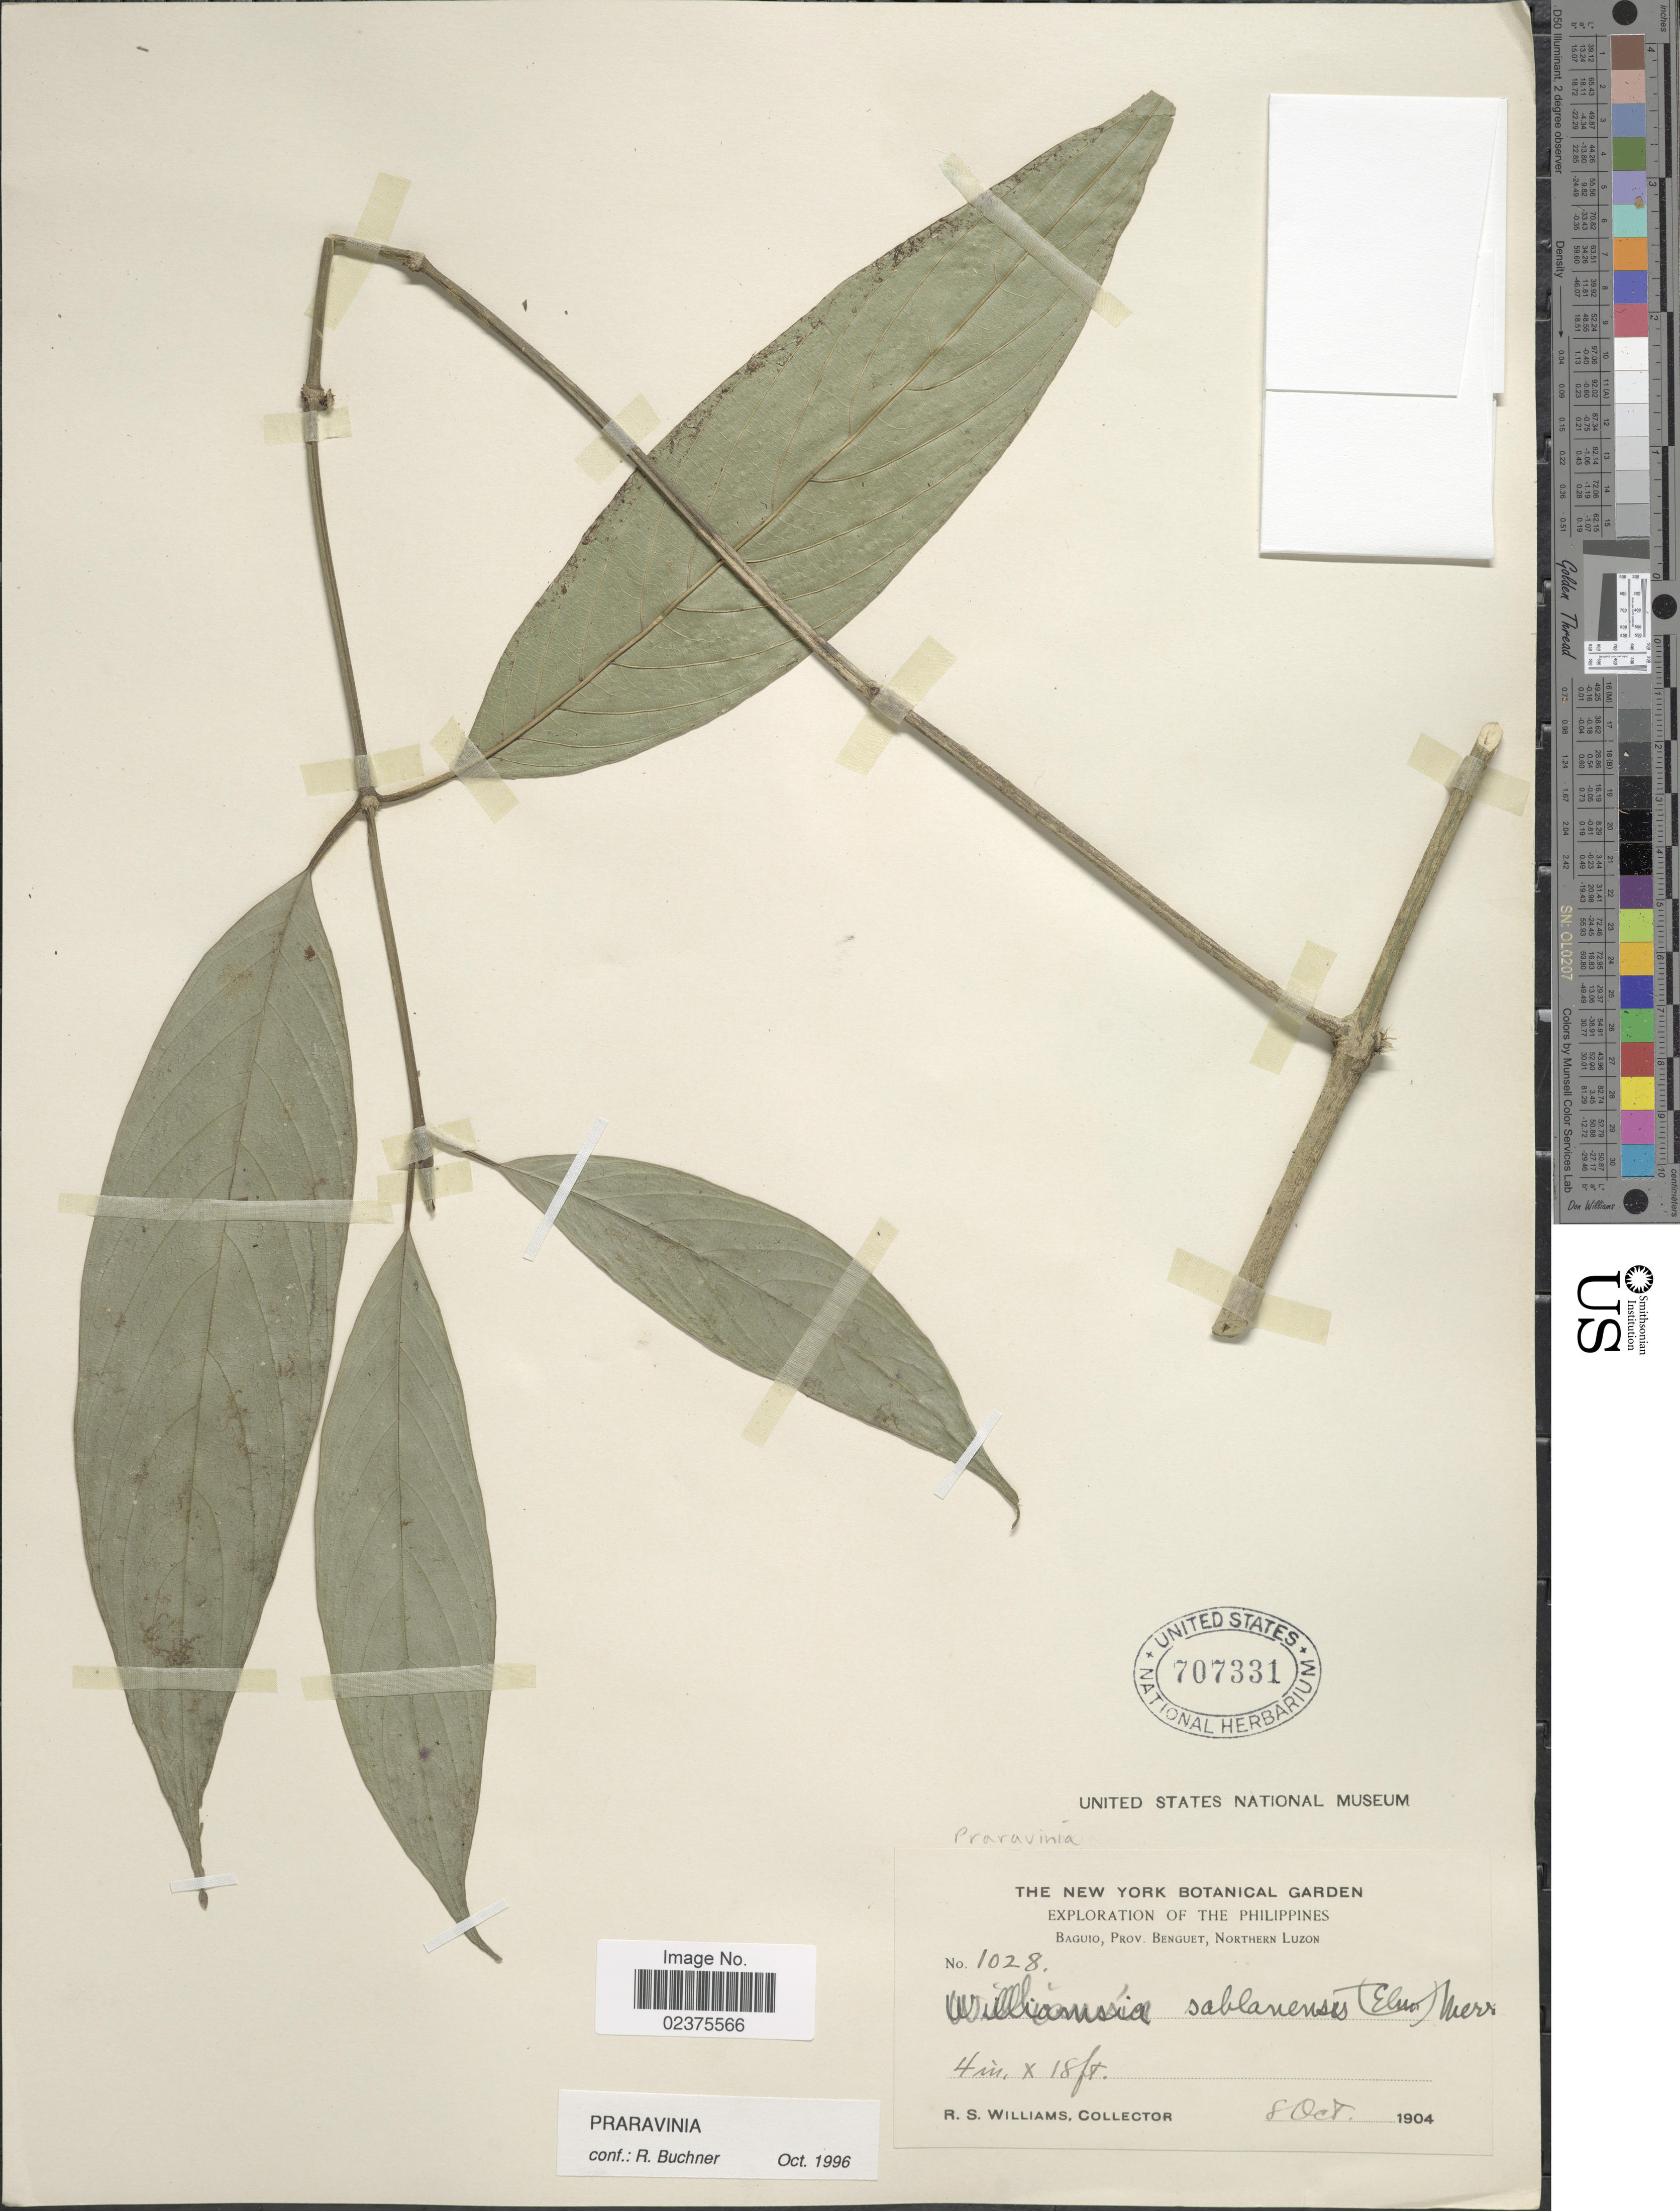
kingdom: Plantae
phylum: Tracheophyta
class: Magnoliopsida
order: Gentianales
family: Rubiaceae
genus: Praravinia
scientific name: Praravinia sp.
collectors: R. S. Williams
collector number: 1028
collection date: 1910-10-08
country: Philippines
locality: Baguio, Prov. Benguet, Northern Luzon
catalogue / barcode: US 707331